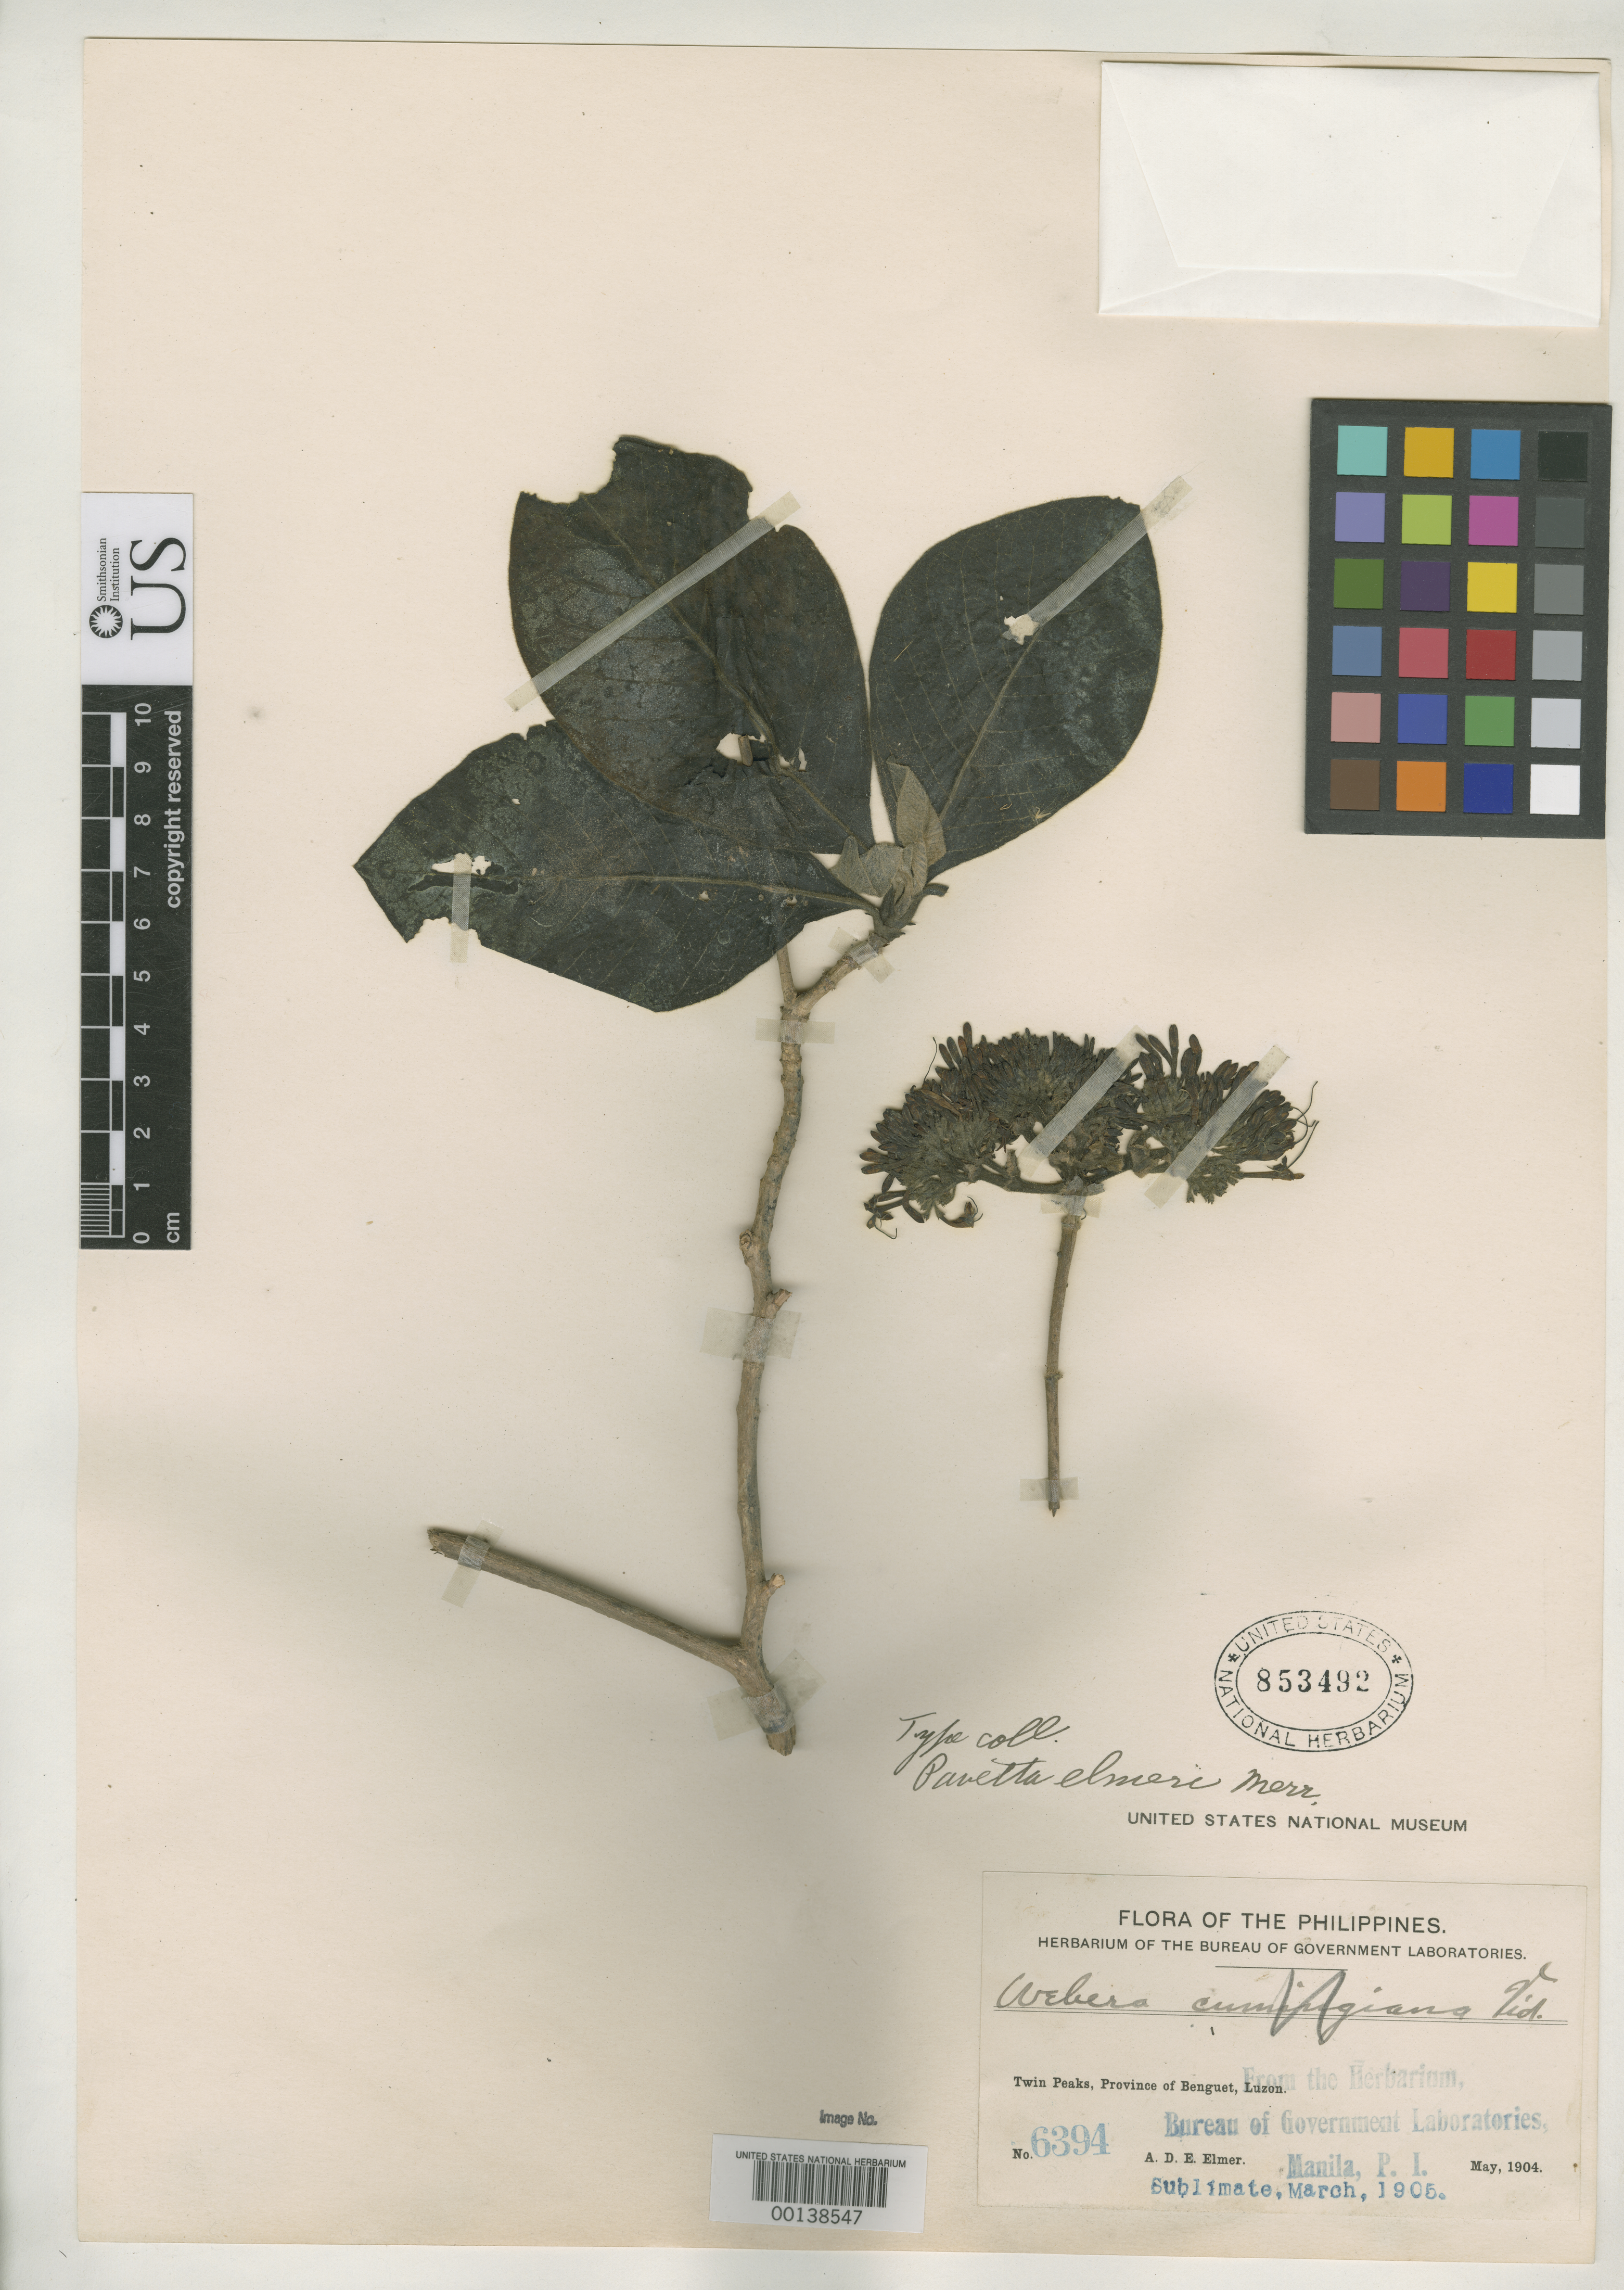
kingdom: Plantae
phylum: Tracheophyta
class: Magnoliopsida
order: Gentianales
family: Rubiaceae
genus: Pavetta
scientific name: Pavetta elmeri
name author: Merr.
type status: Isotype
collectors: A. D. E. Elmer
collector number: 6394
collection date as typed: May 1904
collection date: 1904-05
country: Philippines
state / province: Cordillera (Administrative Region)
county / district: Benguet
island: Luzon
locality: Twin Peaks.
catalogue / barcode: US 853492